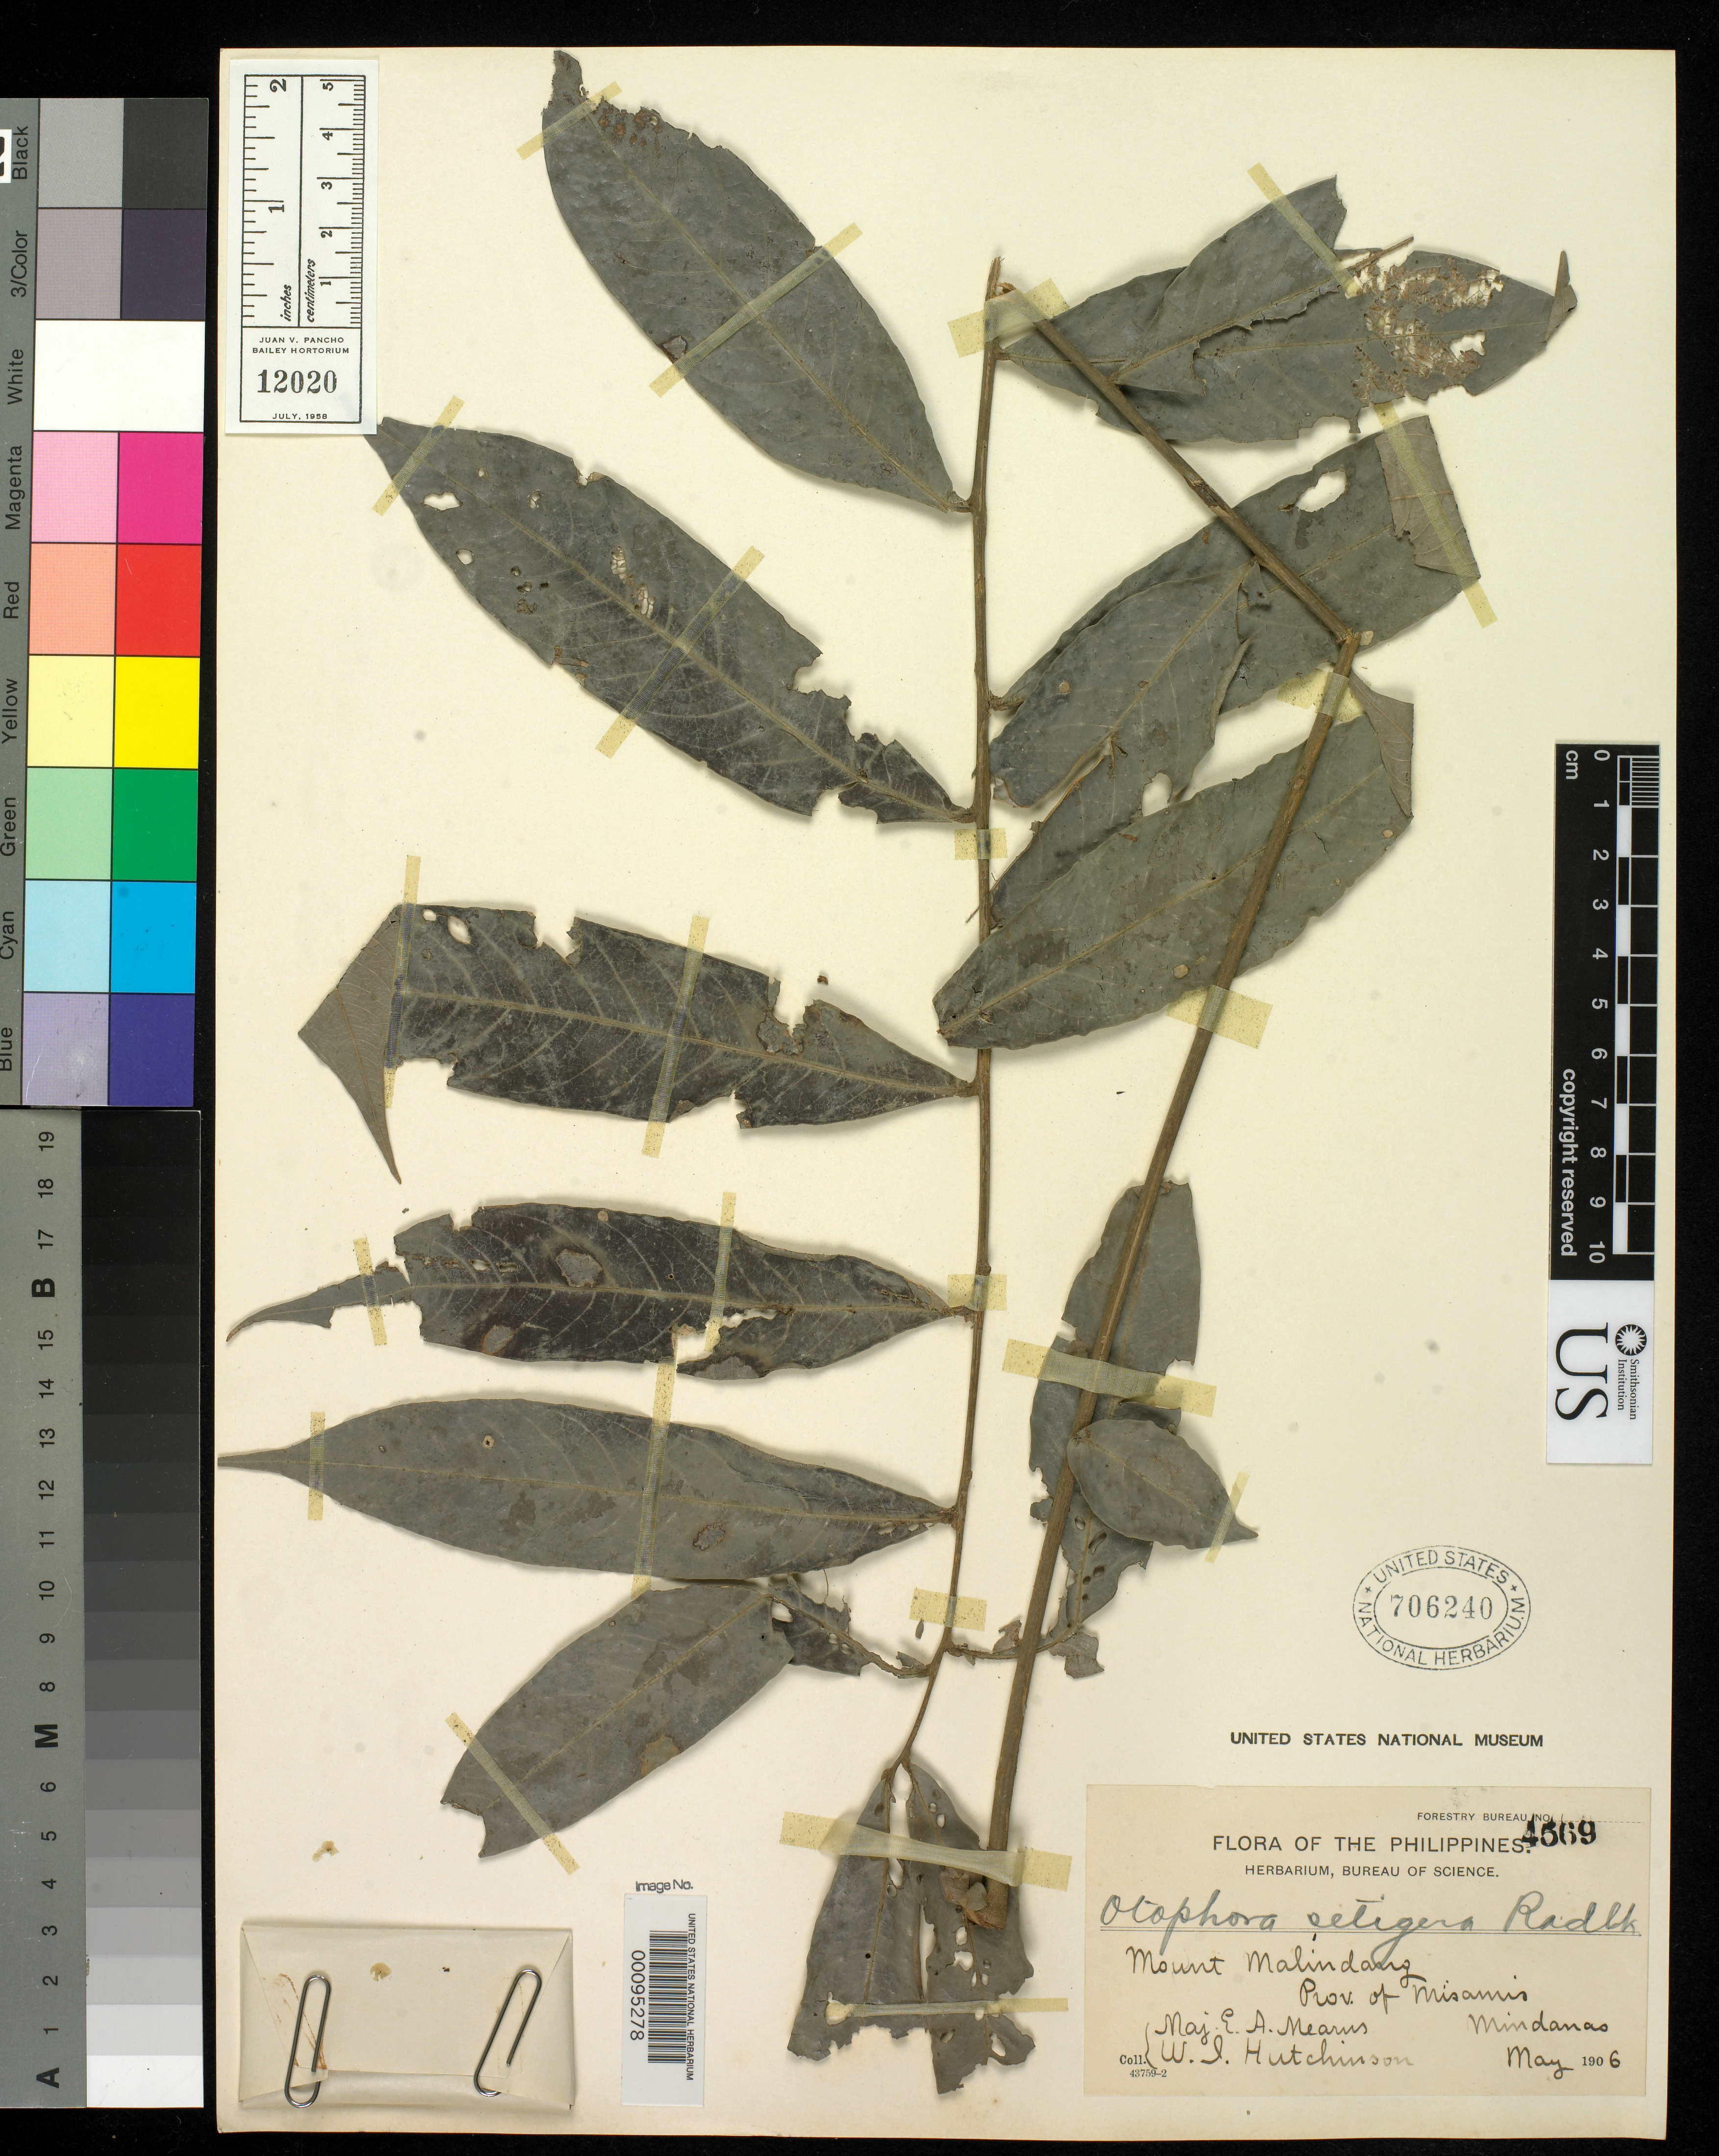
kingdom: Plantae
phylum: Tracheophyta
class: Magnoliopsida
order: Sapindales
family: Sapindaceae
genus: Otophora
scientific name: Otophora setigera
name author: Radlk.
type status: Isotype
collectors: E. A. Mearns & W. I. Hutchinson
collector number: For. Bur. 4569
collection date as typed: May 1906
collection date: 1906-05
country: Philippines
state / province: Northern Mindanao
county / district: Misamis Occidental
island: Mindanao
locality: Mt. Malindang.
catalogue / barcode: US 706240